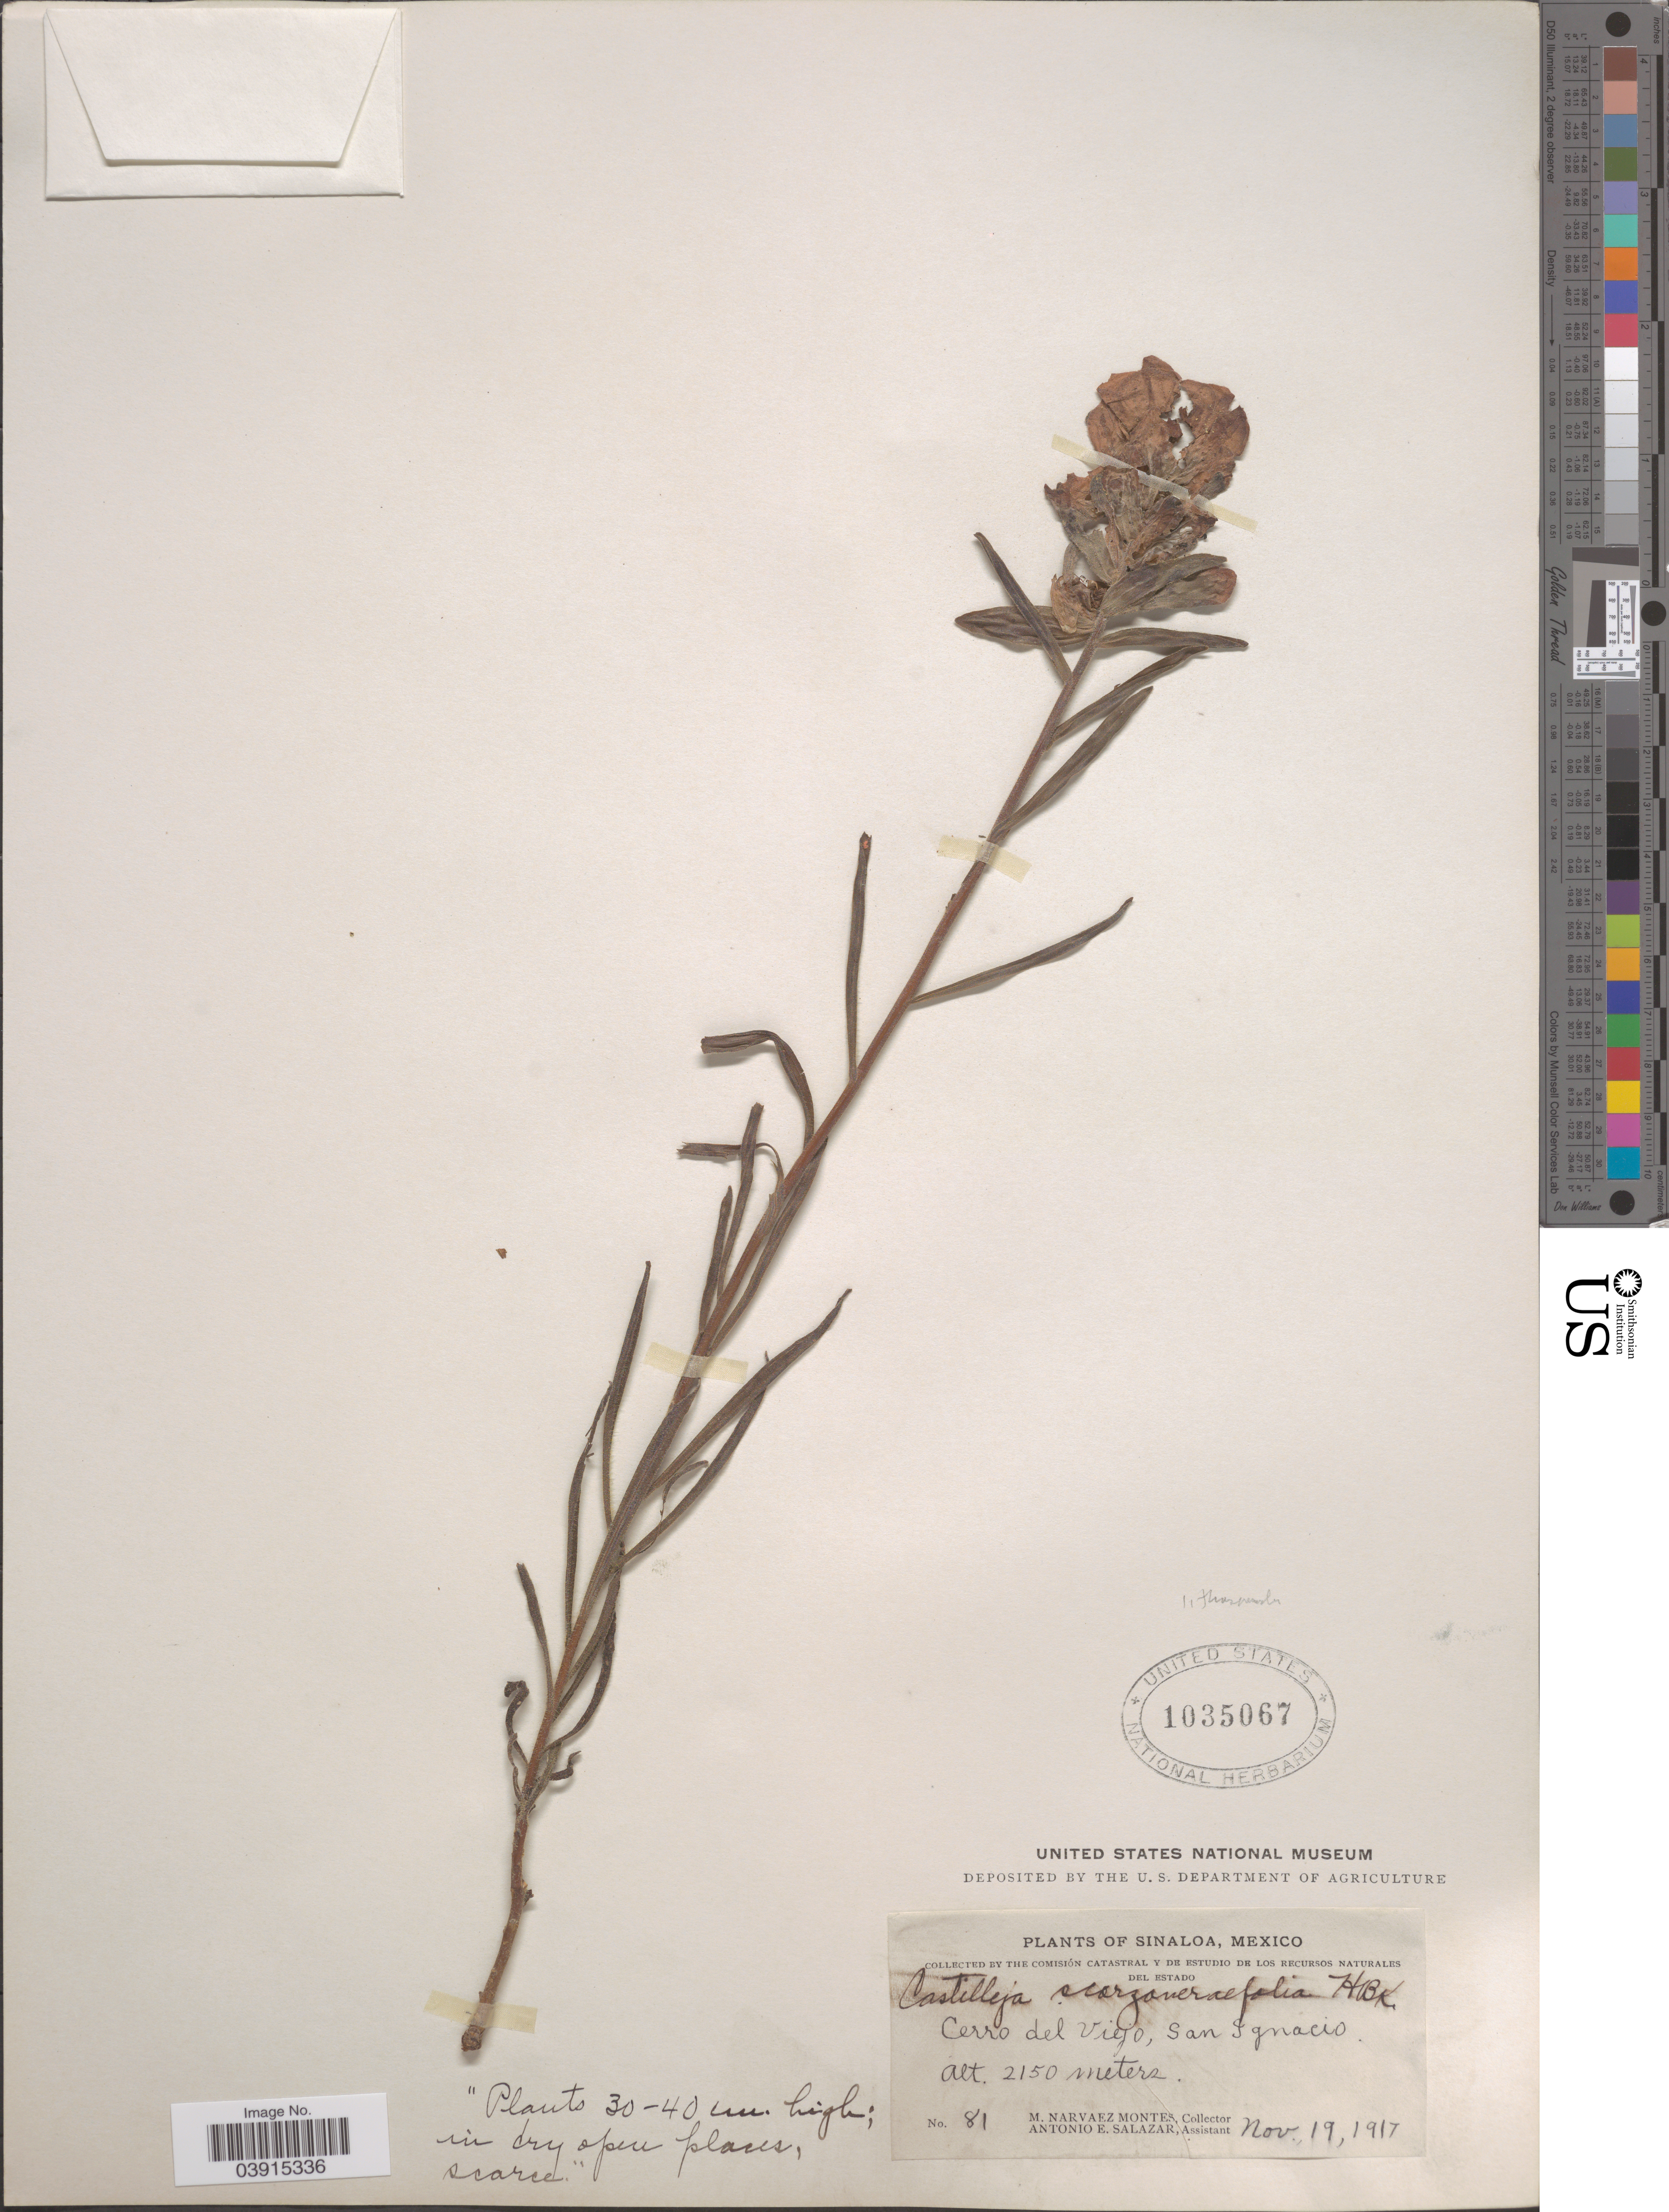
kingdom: Plantae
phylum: Tracheophyta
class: Magnoliopsida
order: Lamiales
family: Orobanchaceae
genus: Castilleja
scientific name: Castilleja lithospermoides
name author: Kunth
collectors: M. Narvaez-Montes & A. E. Salazar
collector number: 81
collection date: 1917-11-19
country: Mexico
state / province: Sinaloa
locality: Cerro del Viejo, San Ignacio.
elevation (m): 2150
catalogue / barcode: US 1035067